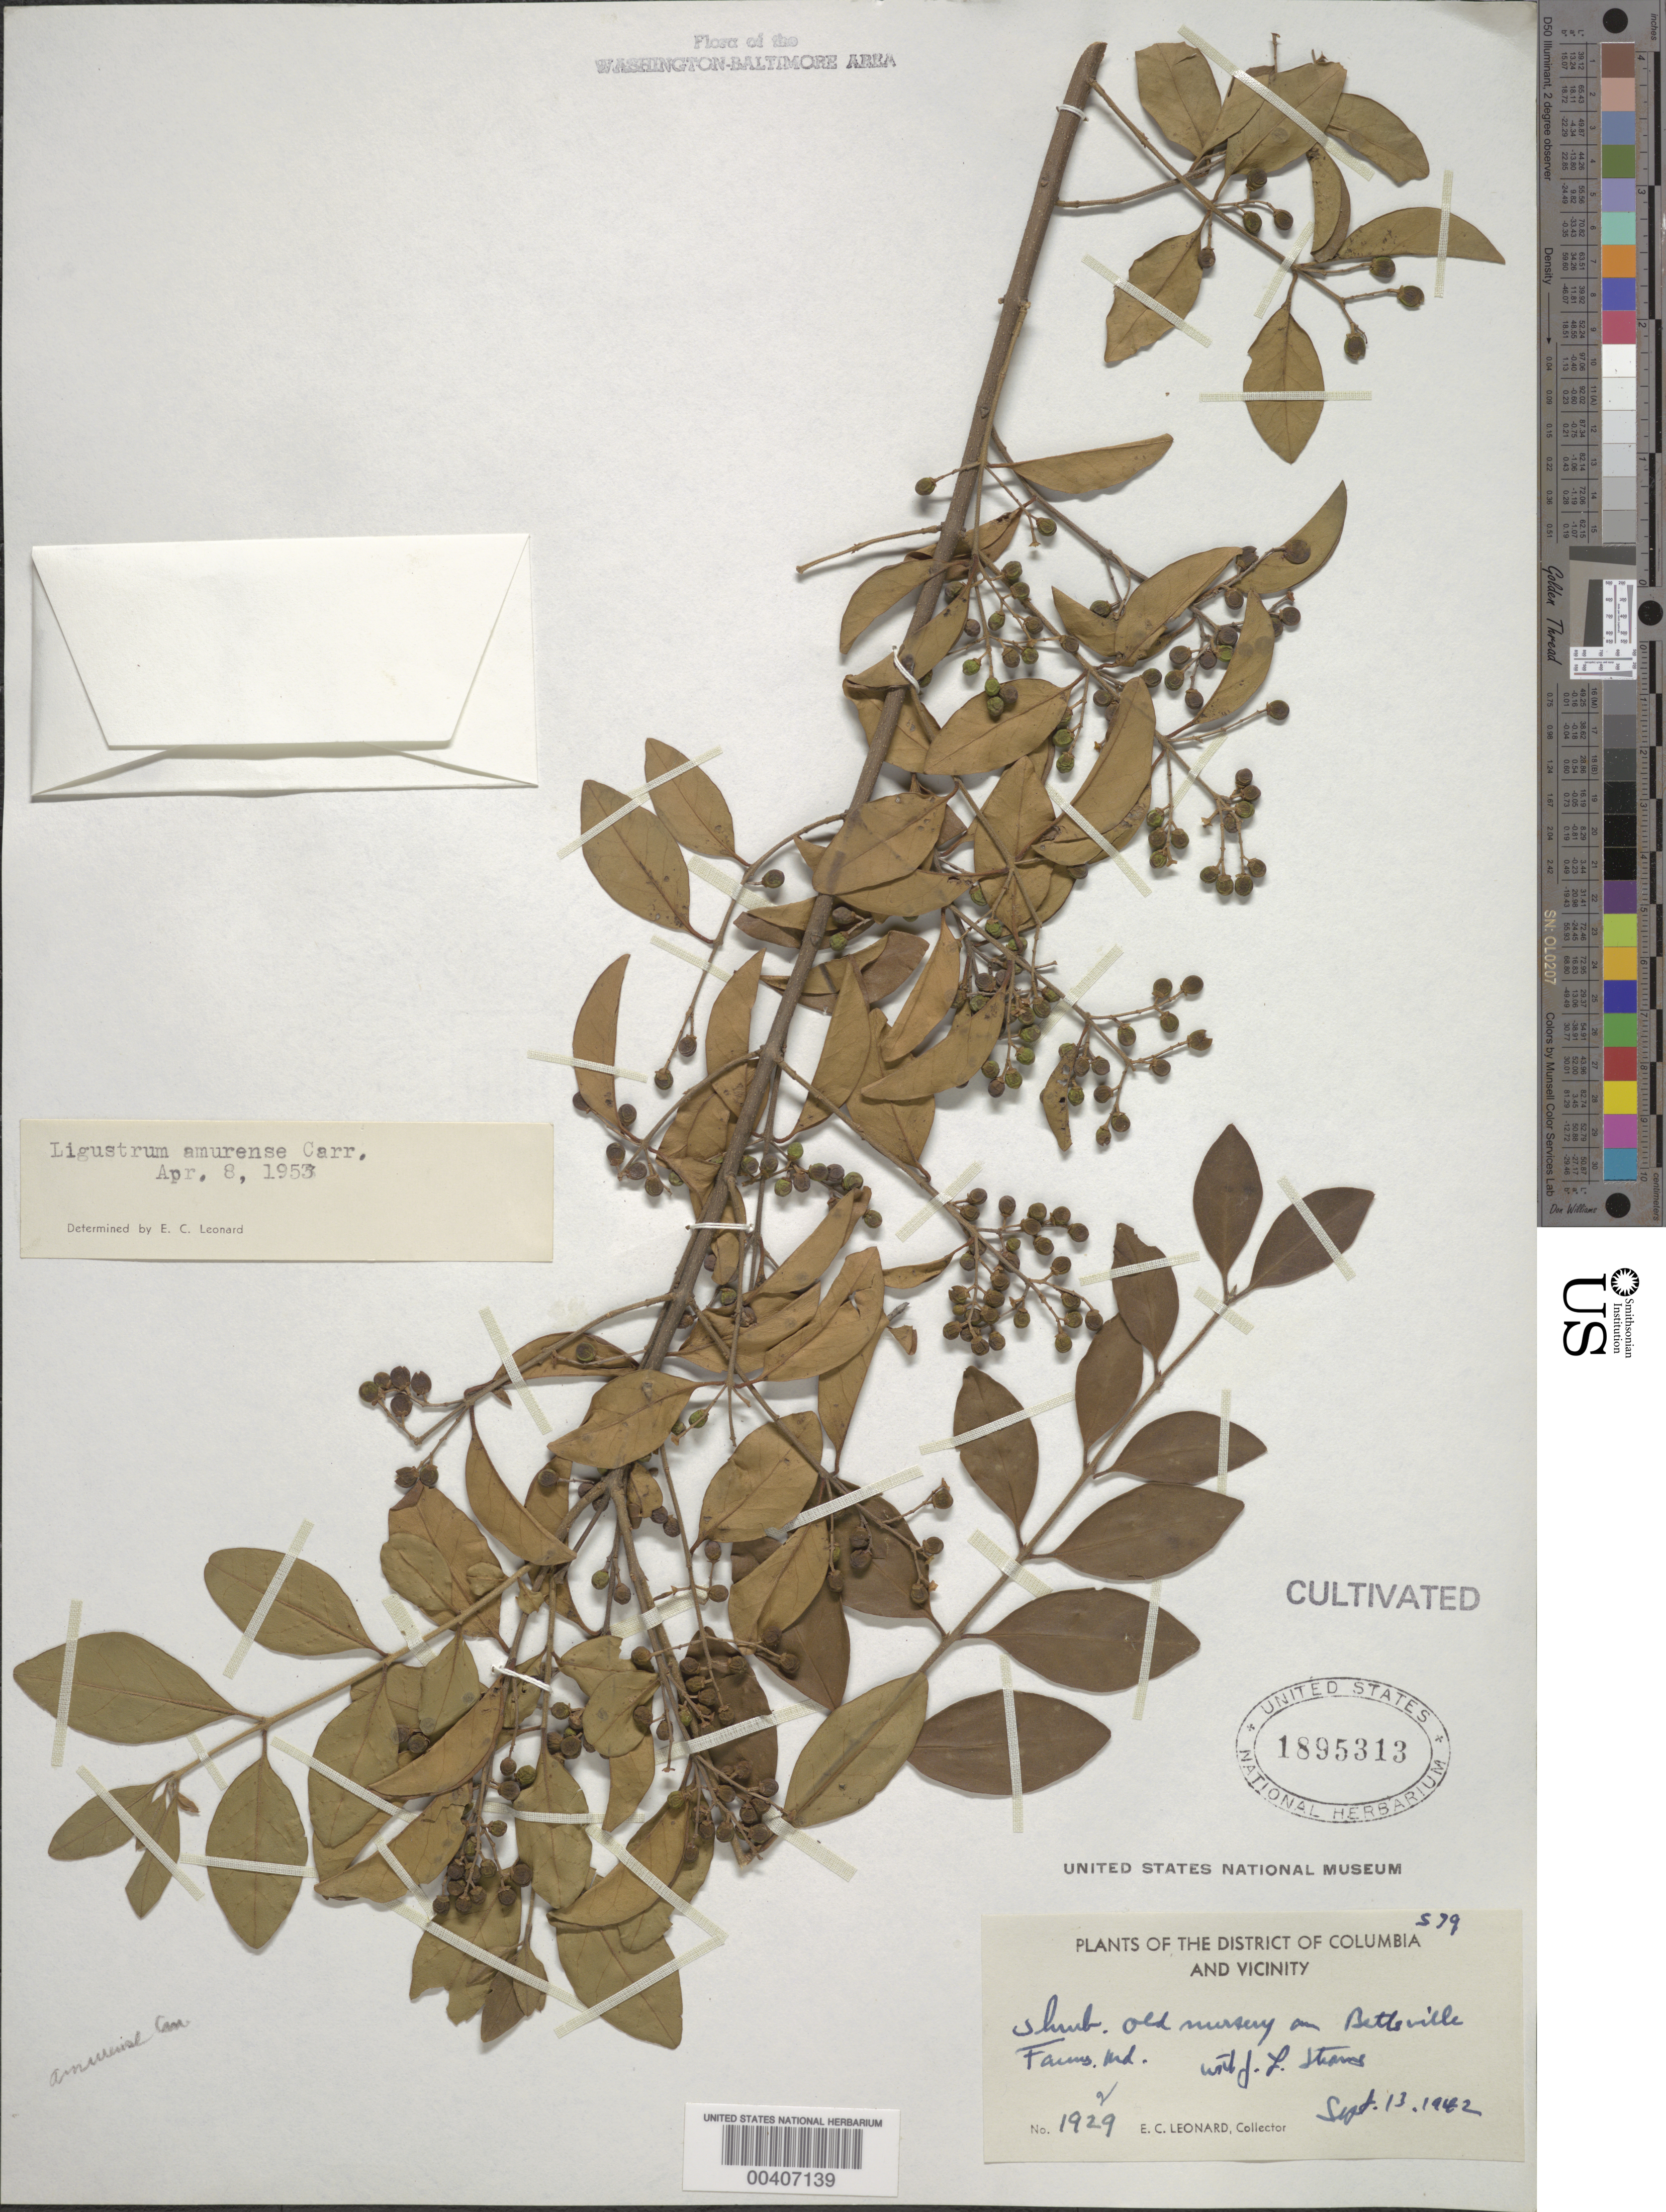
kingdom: Plantae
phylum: Tracheophyta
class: Magnoliopsida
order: Lamiales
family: Oleaceae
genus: Ligustrum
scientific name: Ligustrum obtusifolium var. suave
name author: (Kitag.) Kitag.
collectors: E. C. Leonard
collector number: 1929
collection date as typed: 13 Sep 1942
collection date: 1942-09-13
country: United States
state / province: Maryland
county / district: Prince George's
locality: Beltsville Farm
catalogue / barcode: US 1895313